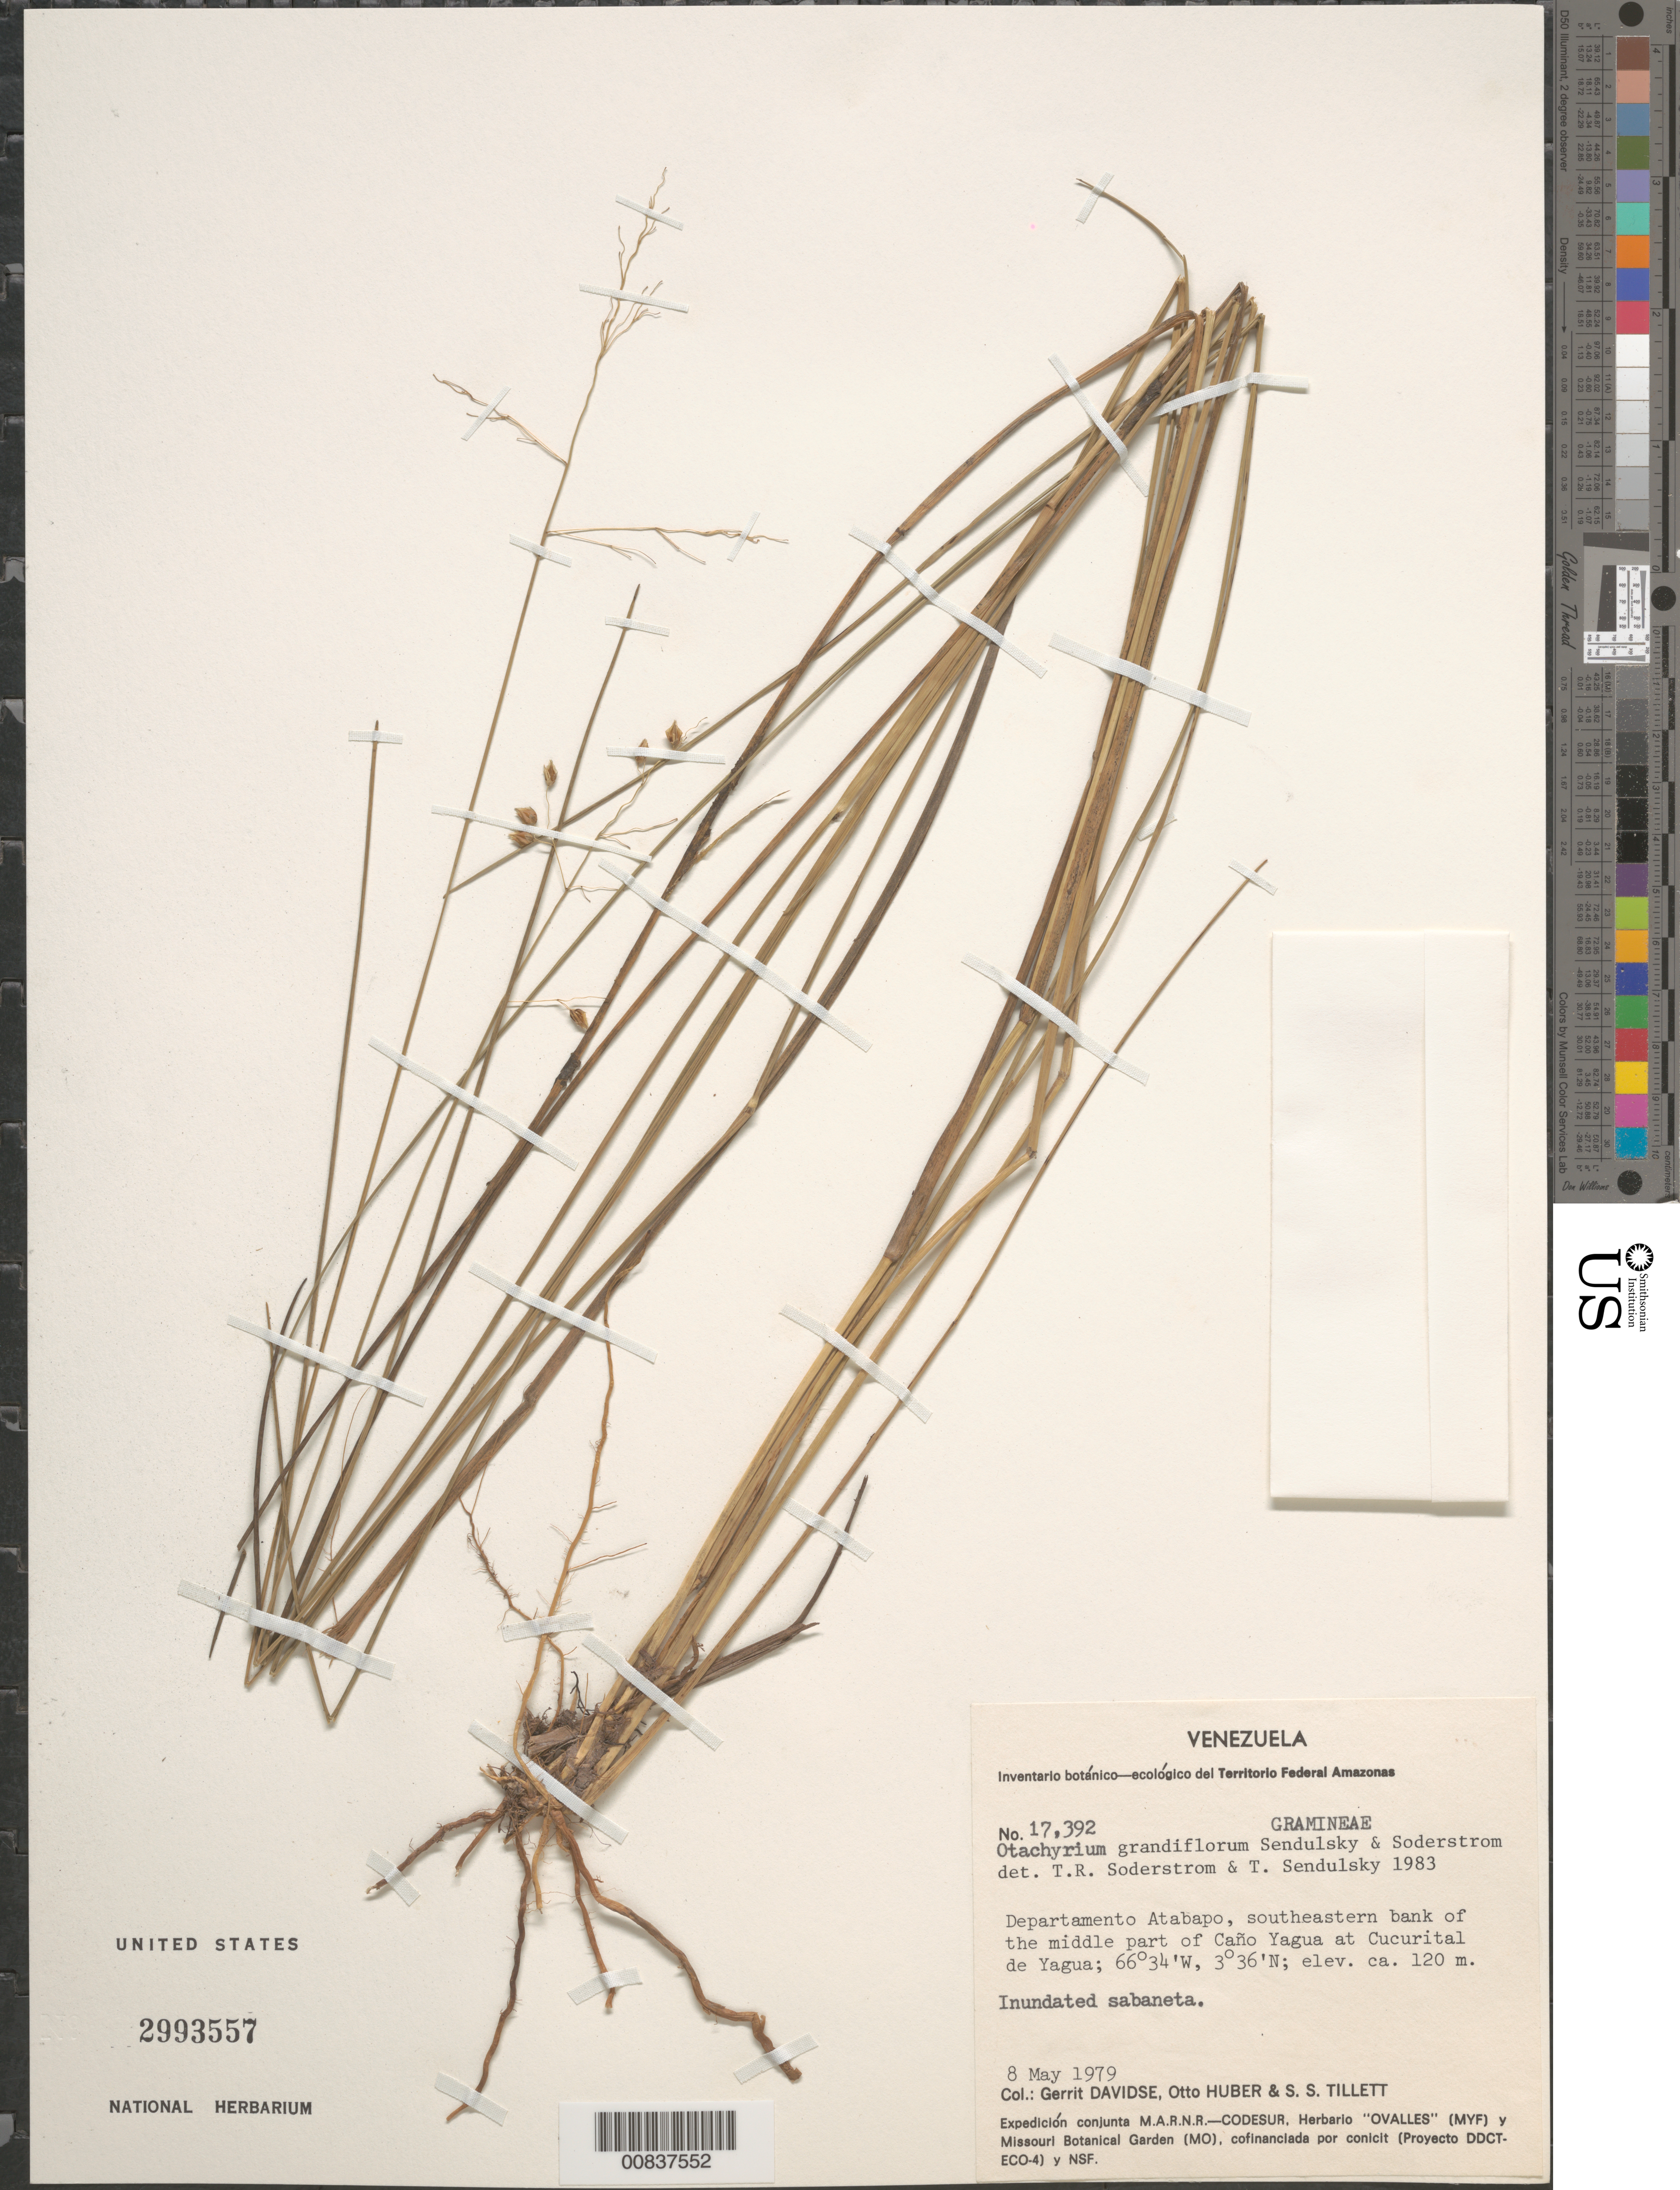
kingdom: Plantae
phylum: Tracheophyta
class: Liliopsida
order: Poales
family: Poaceae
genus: Otachyrium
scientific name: Otachyrium grandiflorum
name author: Send. & Soderstr.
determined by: Soderstrom, T. R.; Sendulsky, T.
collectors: G. Davidse, O. Huber & S. S. Tillett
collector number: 17392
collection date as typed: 8-May-79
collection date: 1979-05-08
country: Venezuela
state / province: Amazonas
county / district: Atabapo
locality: Cucurital de Yagua, SE bank of the middle part of Caño Yagua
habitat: Inundated sabaneta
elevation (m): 120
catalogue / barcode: US 2993557